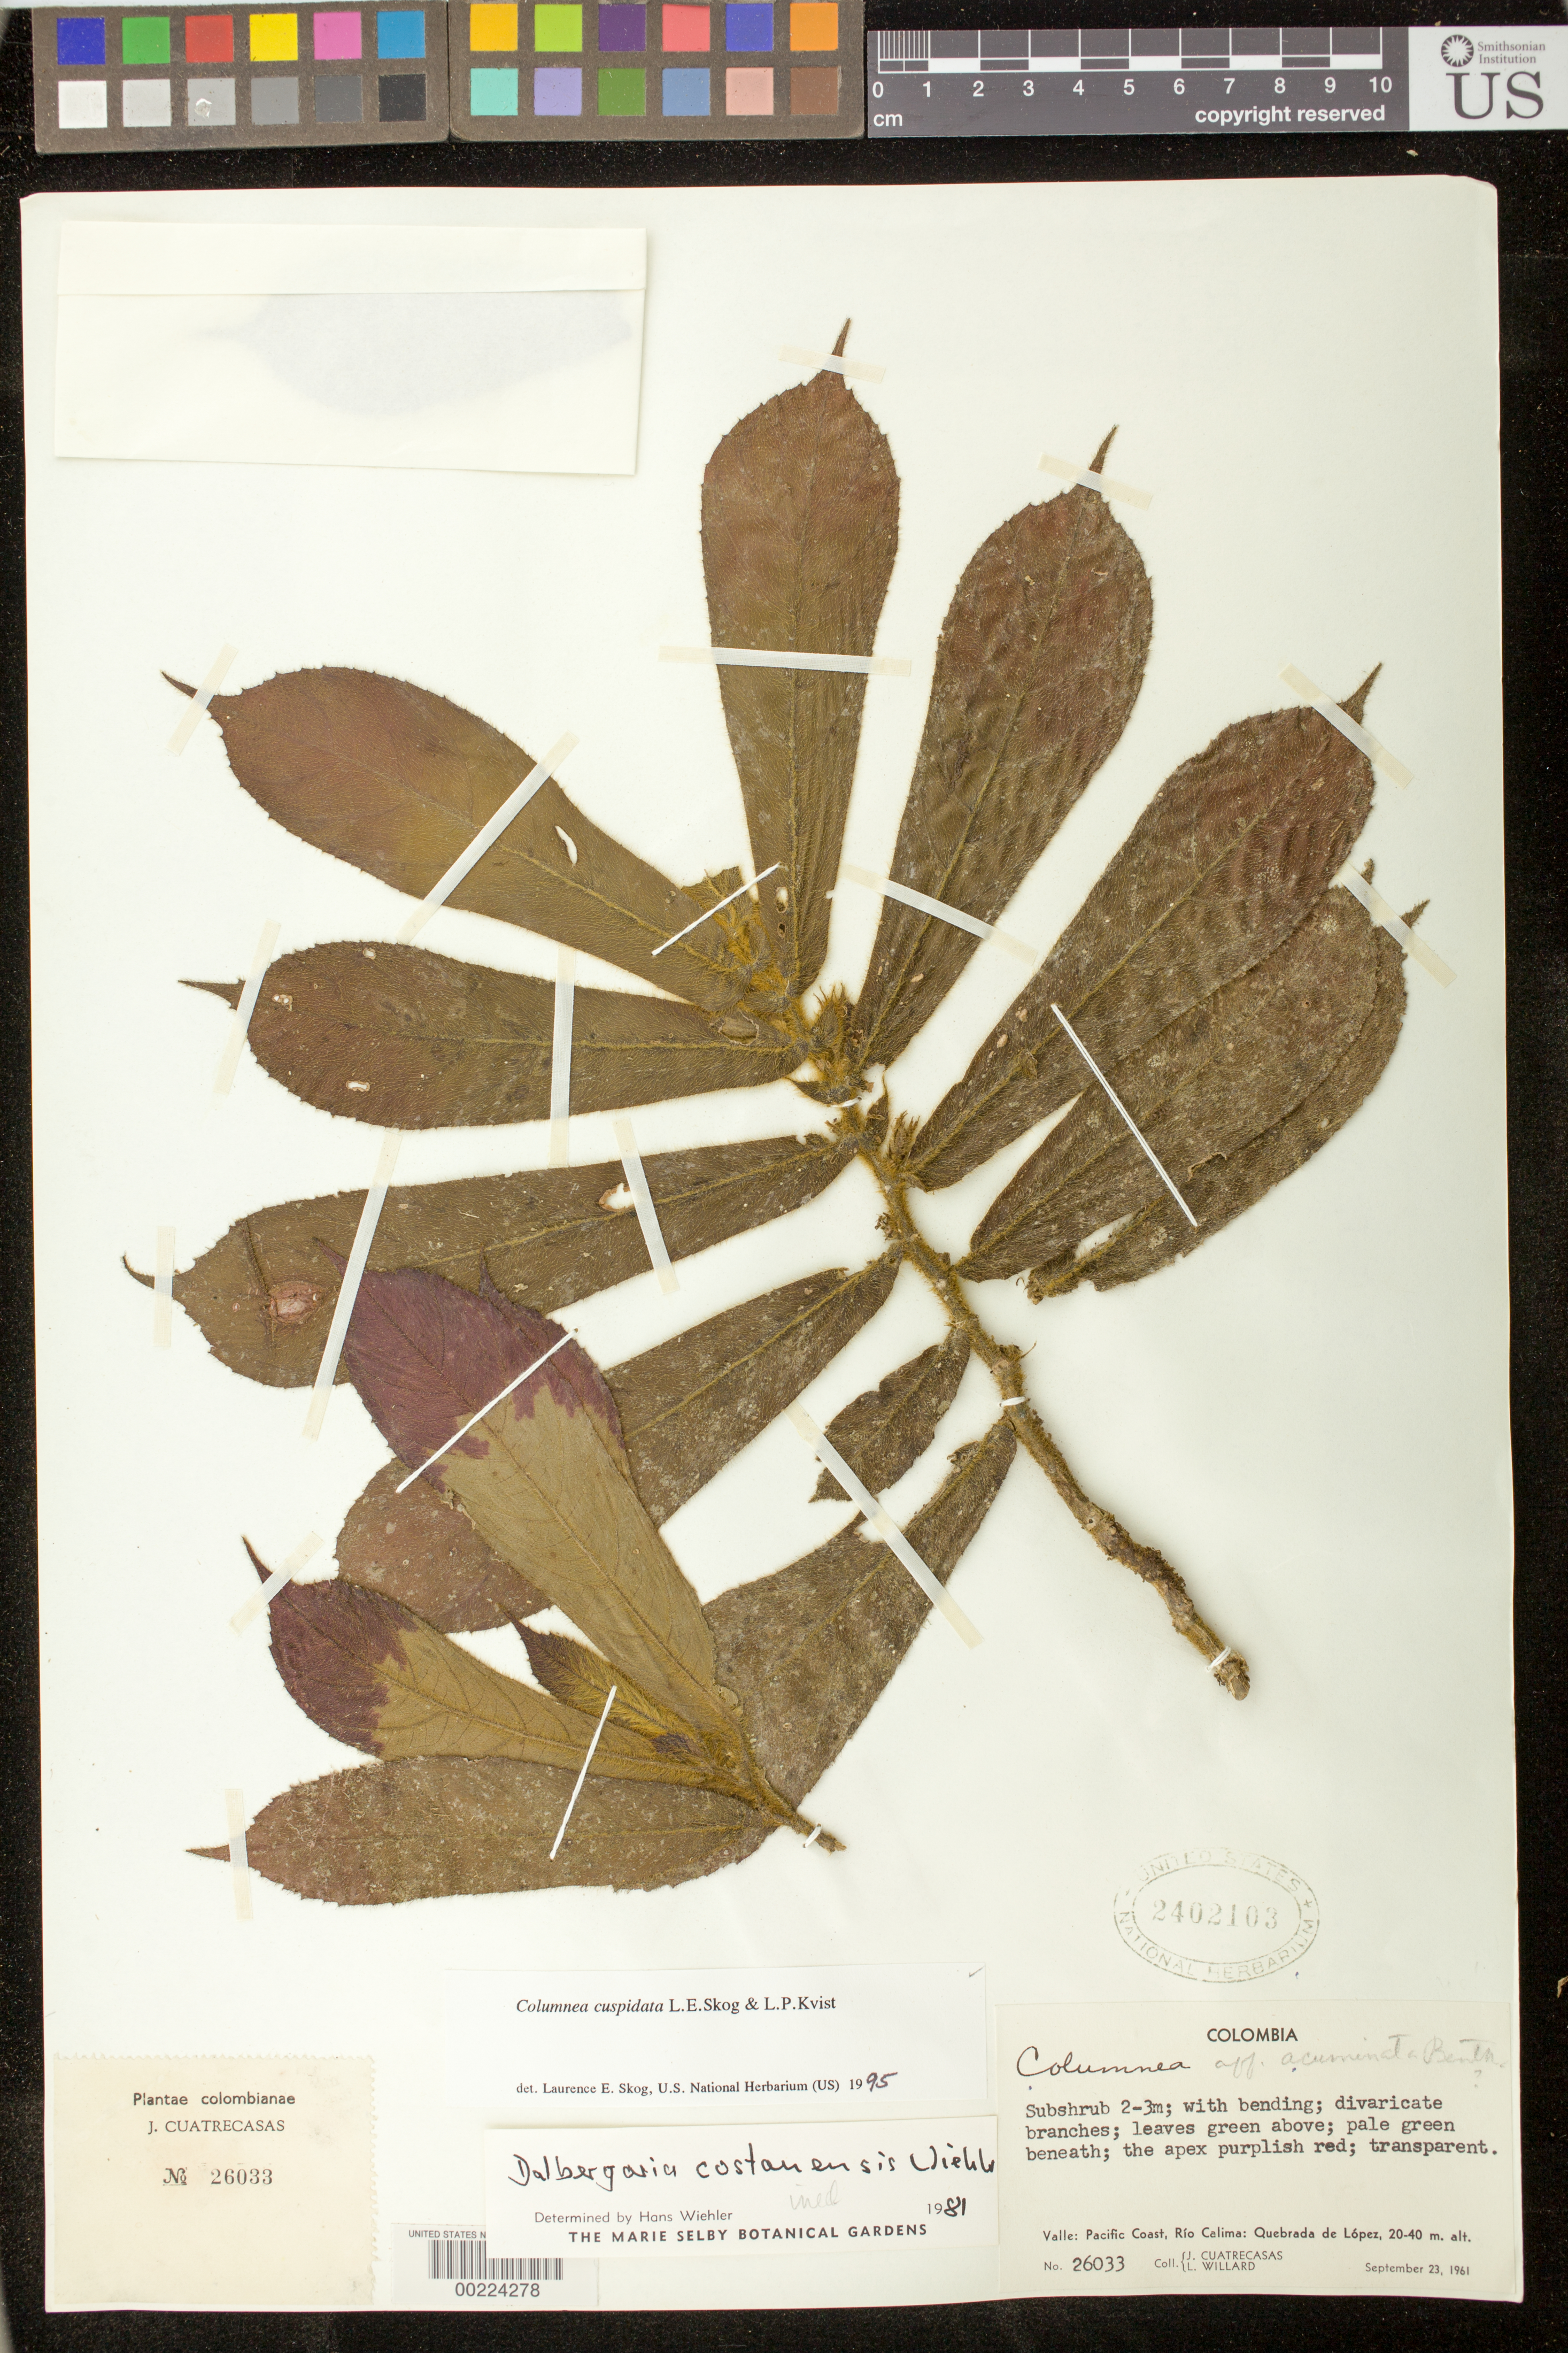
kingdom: Plantae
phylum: Tracheophyta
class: Magnoliopsida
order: Lamiales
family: Gesneriaceae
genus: Columnea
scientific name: Columnea cuspidata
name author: L.E. Skog & L.P. Kvist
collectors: J. Cuatrecasas & L. Willard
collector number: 26033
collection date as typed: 23 Sep 1961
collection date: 1961-09-23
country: Colombia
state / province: Valle del Cauca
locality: Pacific Coast, Río Calima: Quebrada de López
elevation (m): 20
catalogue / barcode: US 2402103